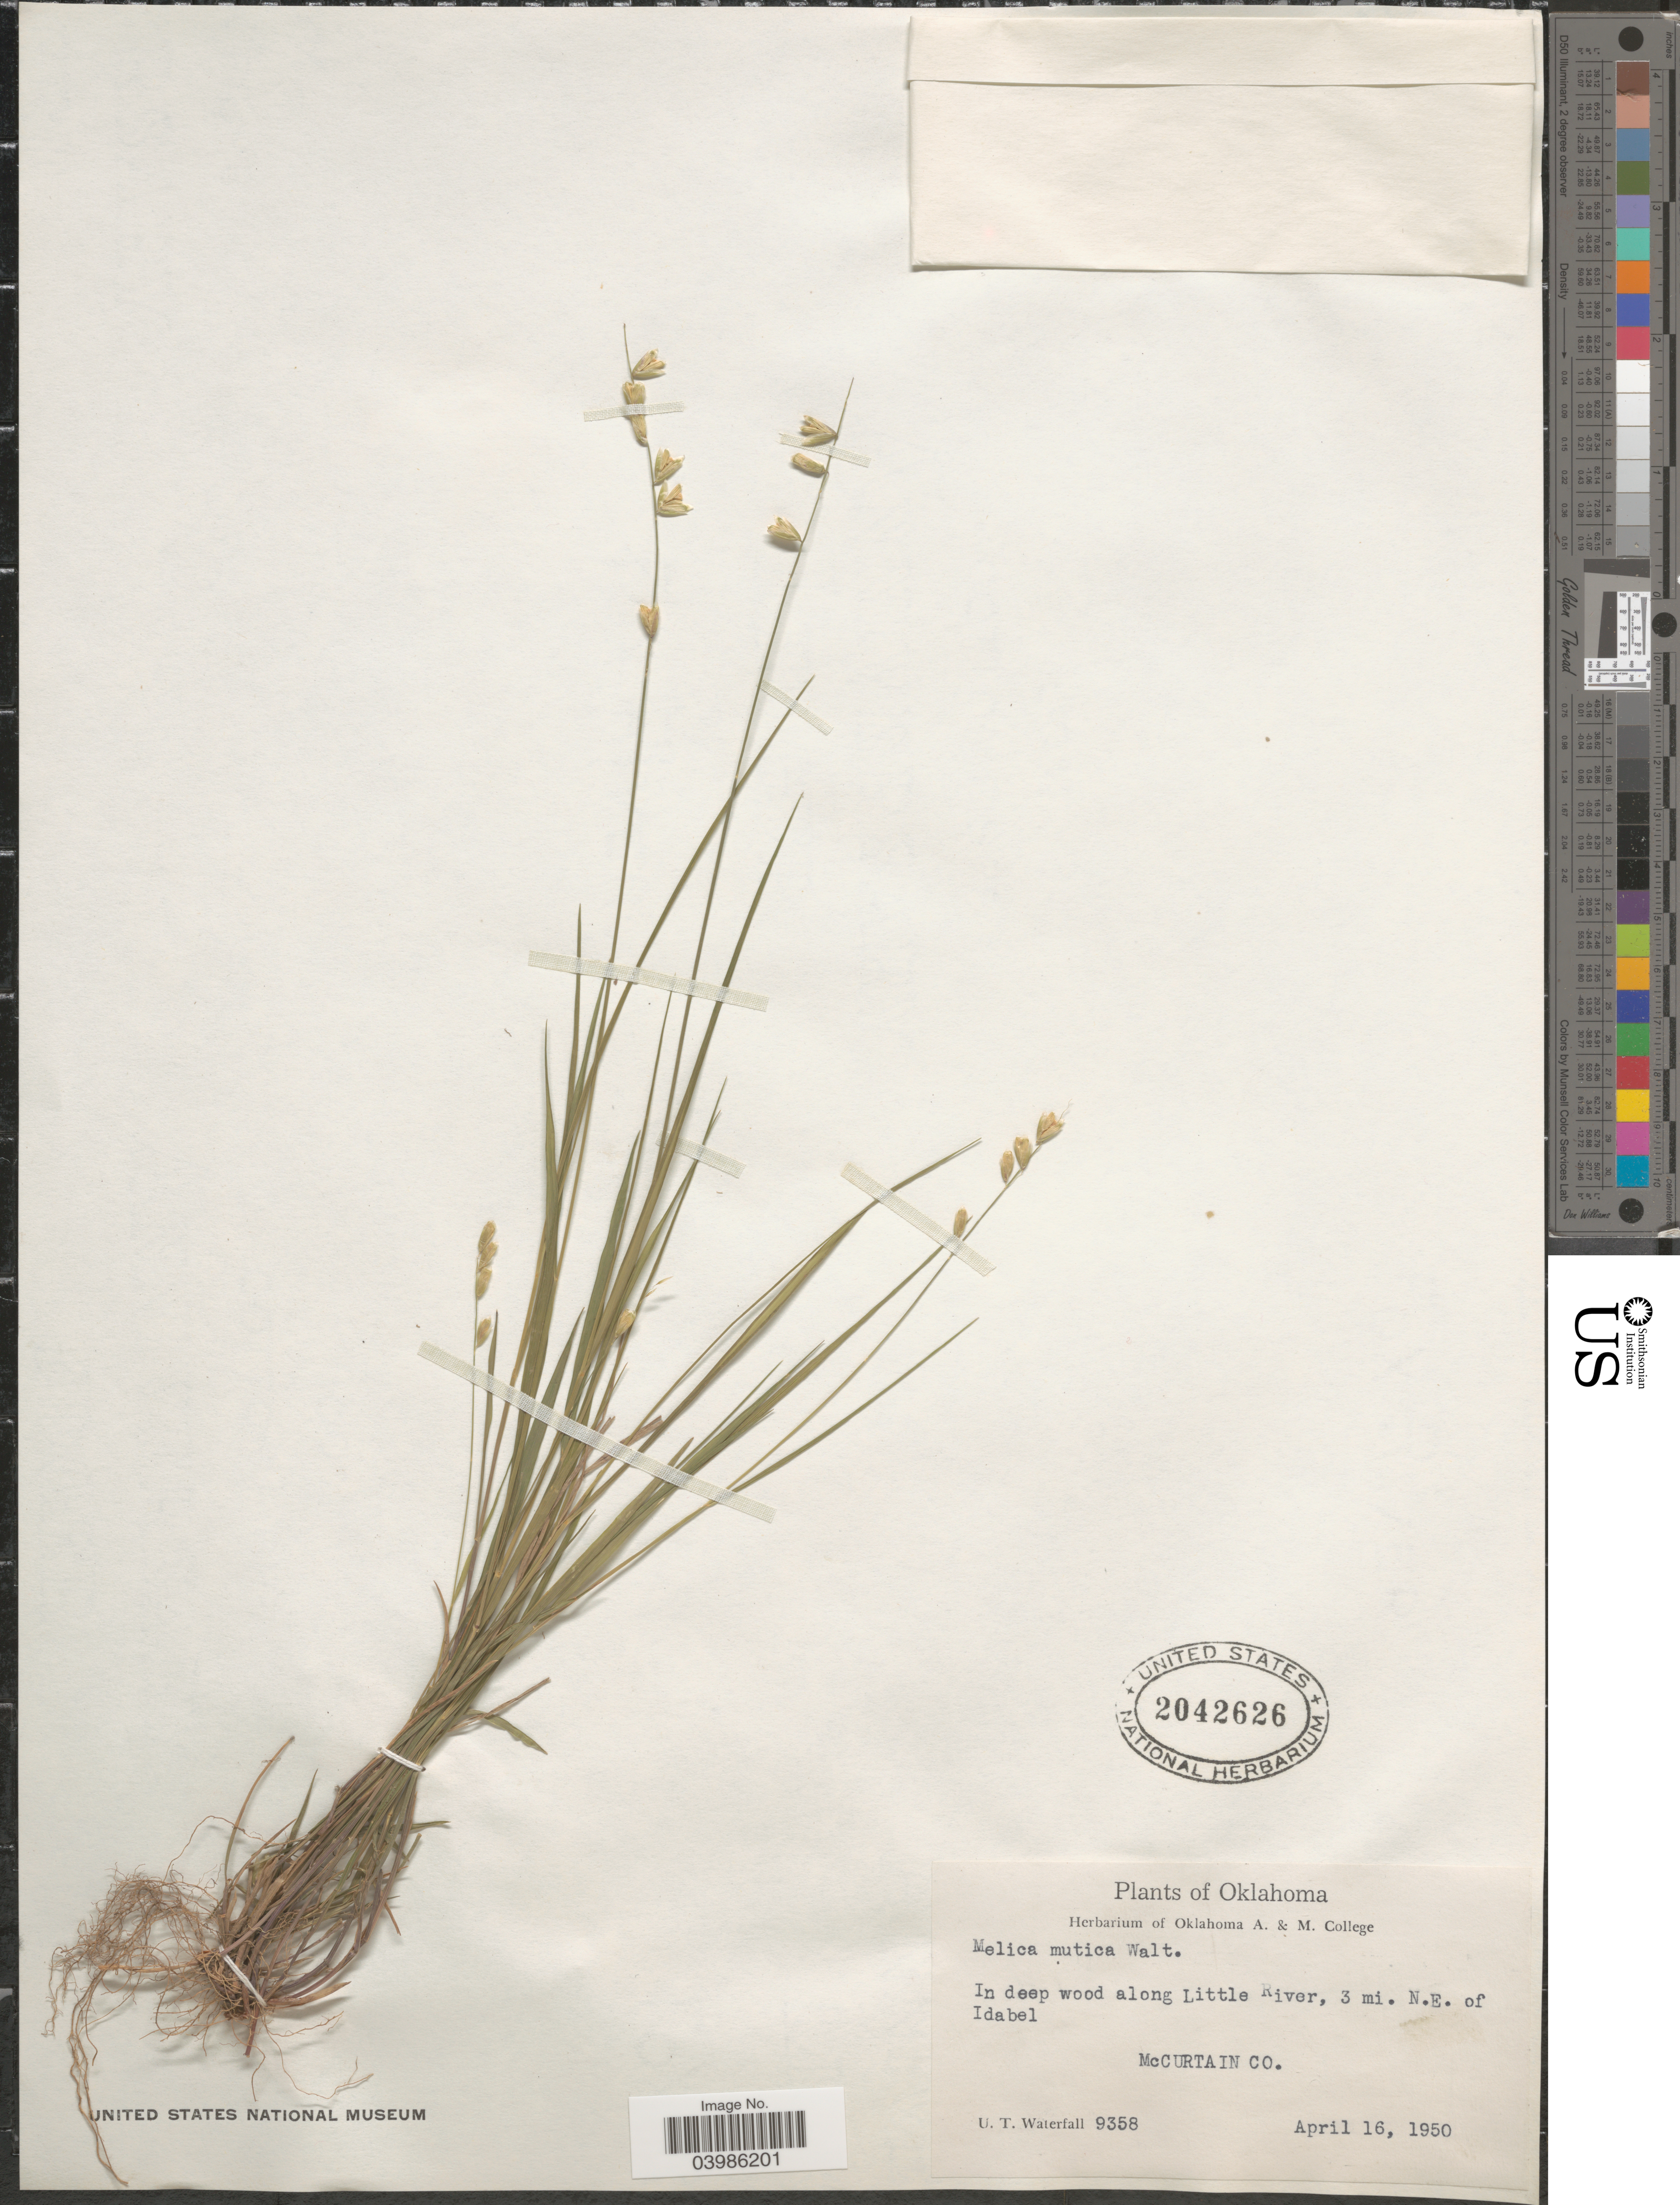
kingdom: Plantae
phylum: Tracheophyta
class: Liliopsida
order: Poales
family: Poaceae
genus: Melica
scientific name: Melica mutica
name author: Walter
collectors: U. T. Waterfall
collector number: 9358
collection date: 1950-04-16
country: United States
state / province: Oklahoma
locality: Along Little River, 3 mi. N.E. of Idabel. McCurtain Co.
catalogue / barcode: US 2042626